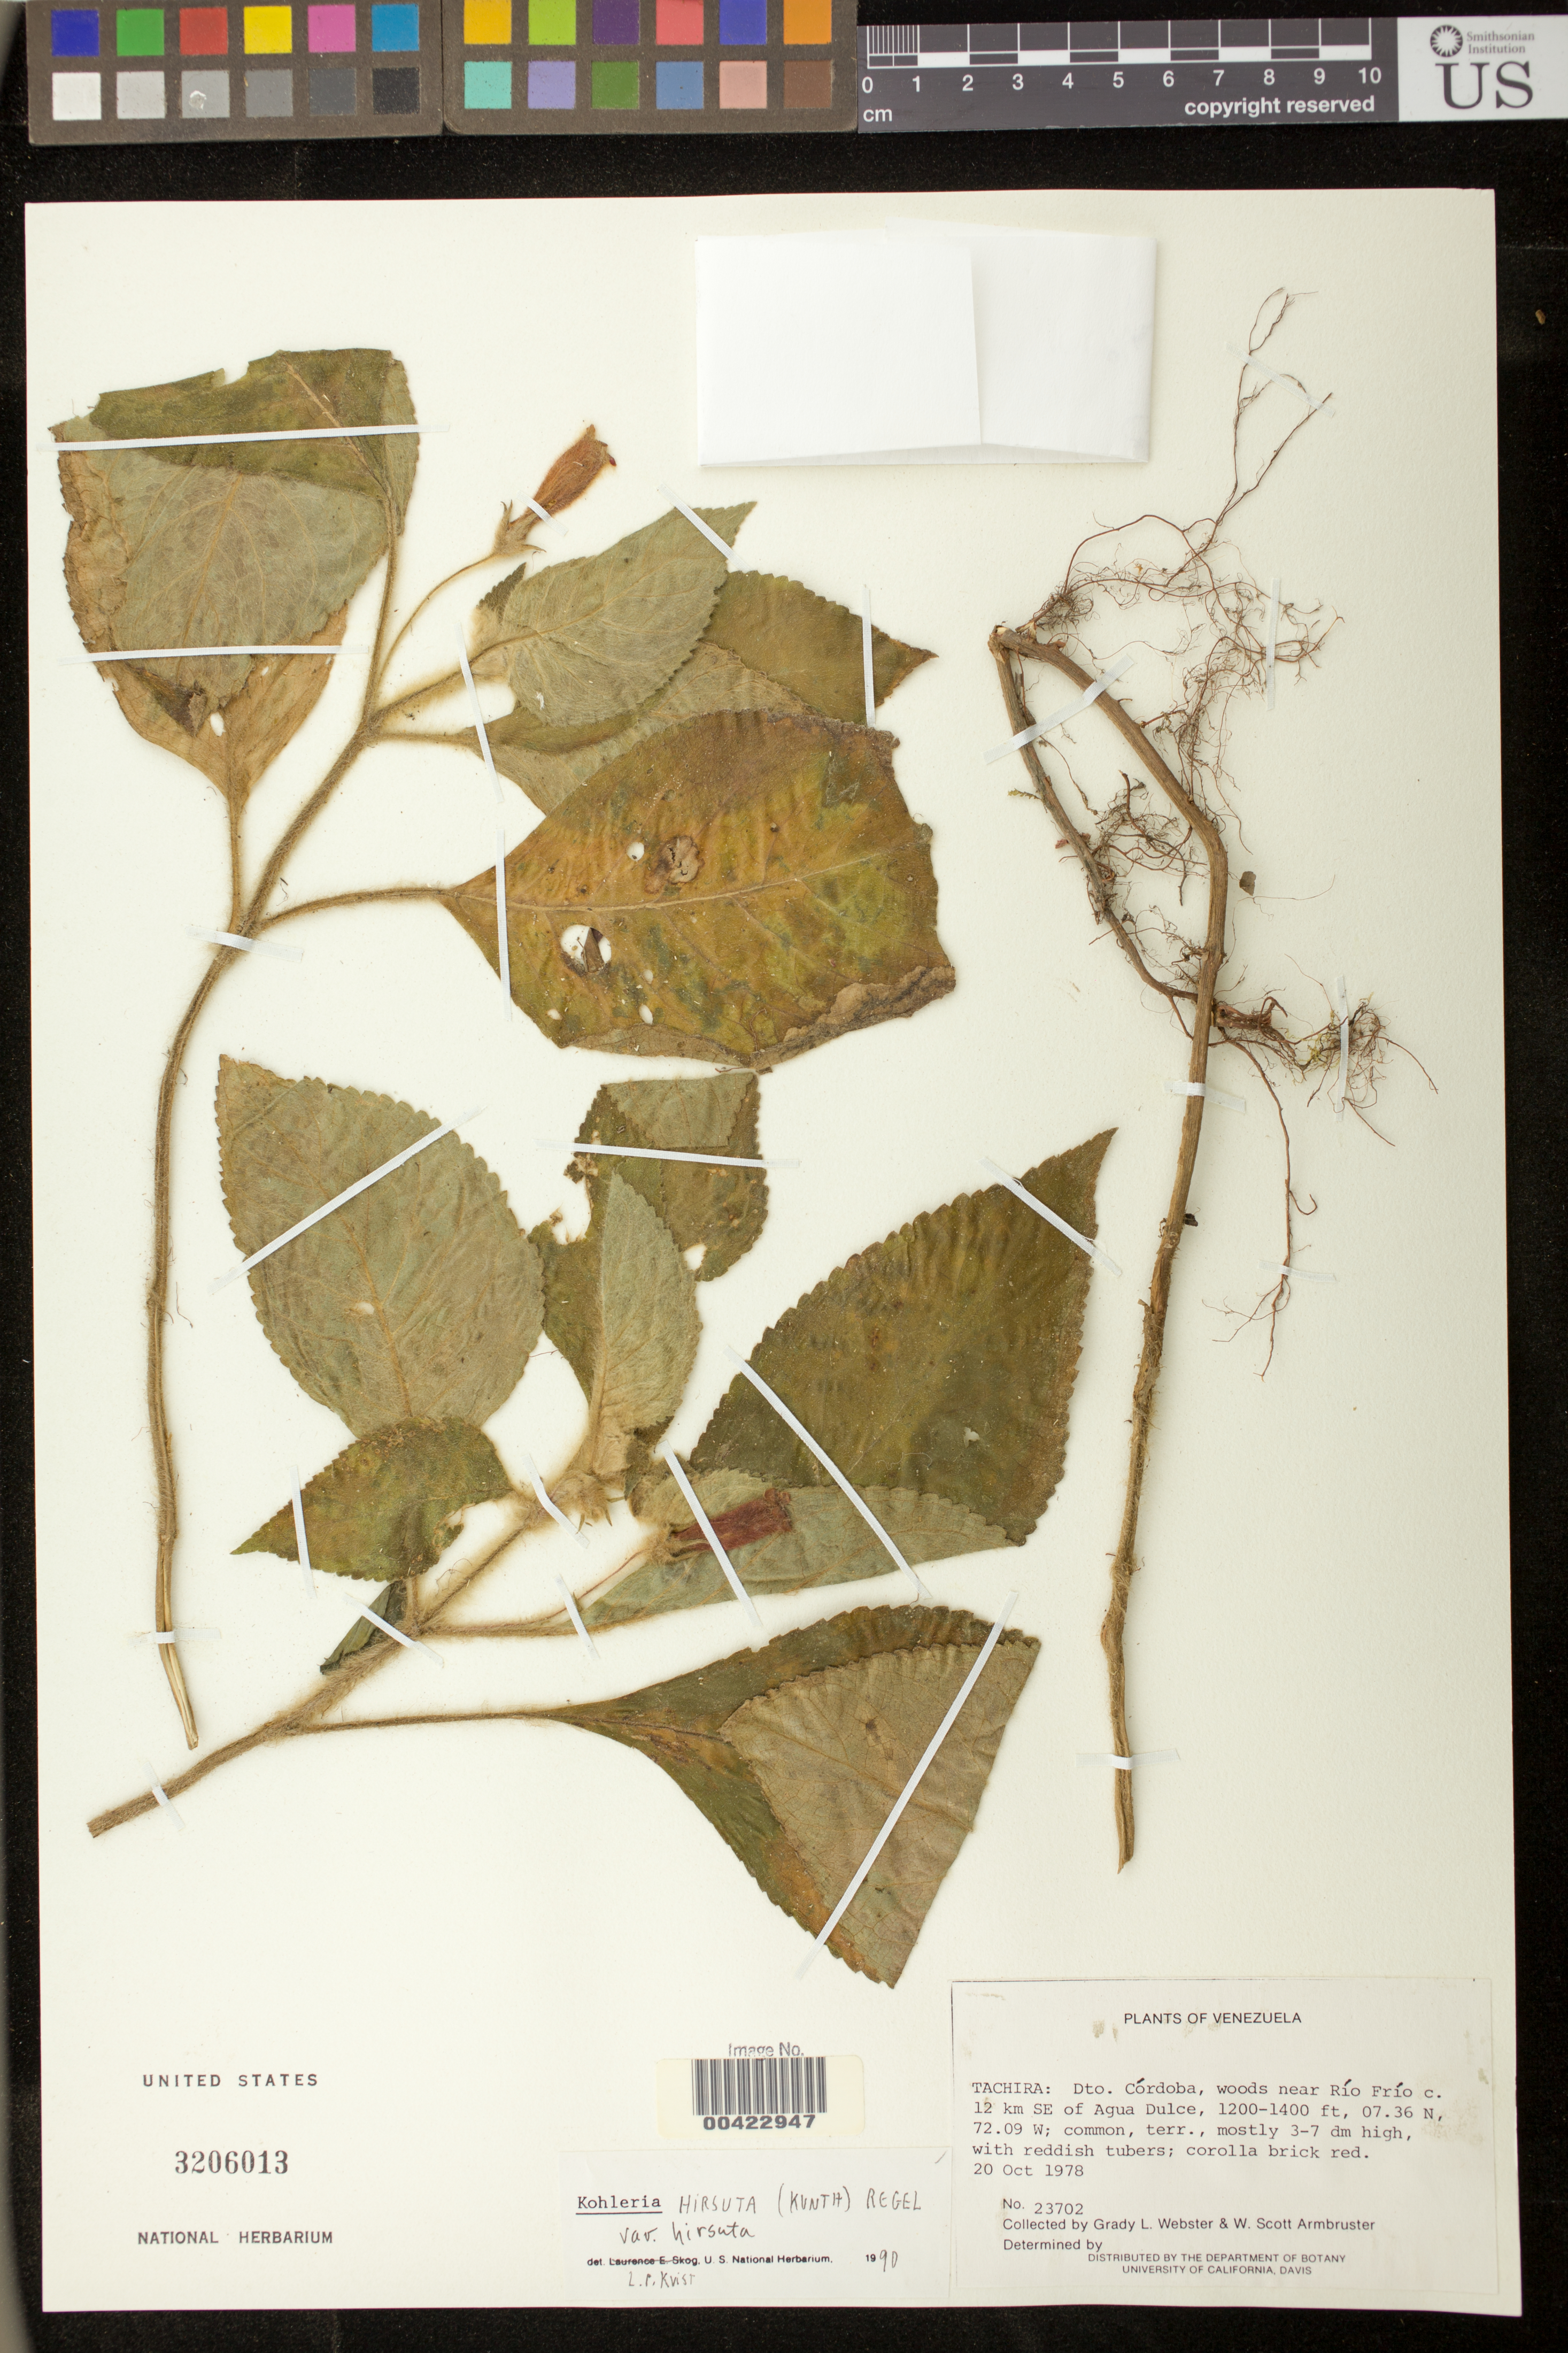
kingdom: Plantae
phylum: Tracheophyta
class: Magnoliopsida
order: Lamiales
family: Gesneriaceae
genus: Kohleria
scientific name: Kohleria hirsuta var. hirsuta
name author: (Kunth) Regel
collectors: G. L. Webster & W. S. Armbruster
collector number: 23702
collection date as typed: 20 Oct 1978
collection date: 1978-10-20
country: Venezuela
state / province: Táchira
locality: Cordoba, near Rio Frio, SW of Agua Dulce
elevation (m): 1200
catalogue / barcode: US 3206013